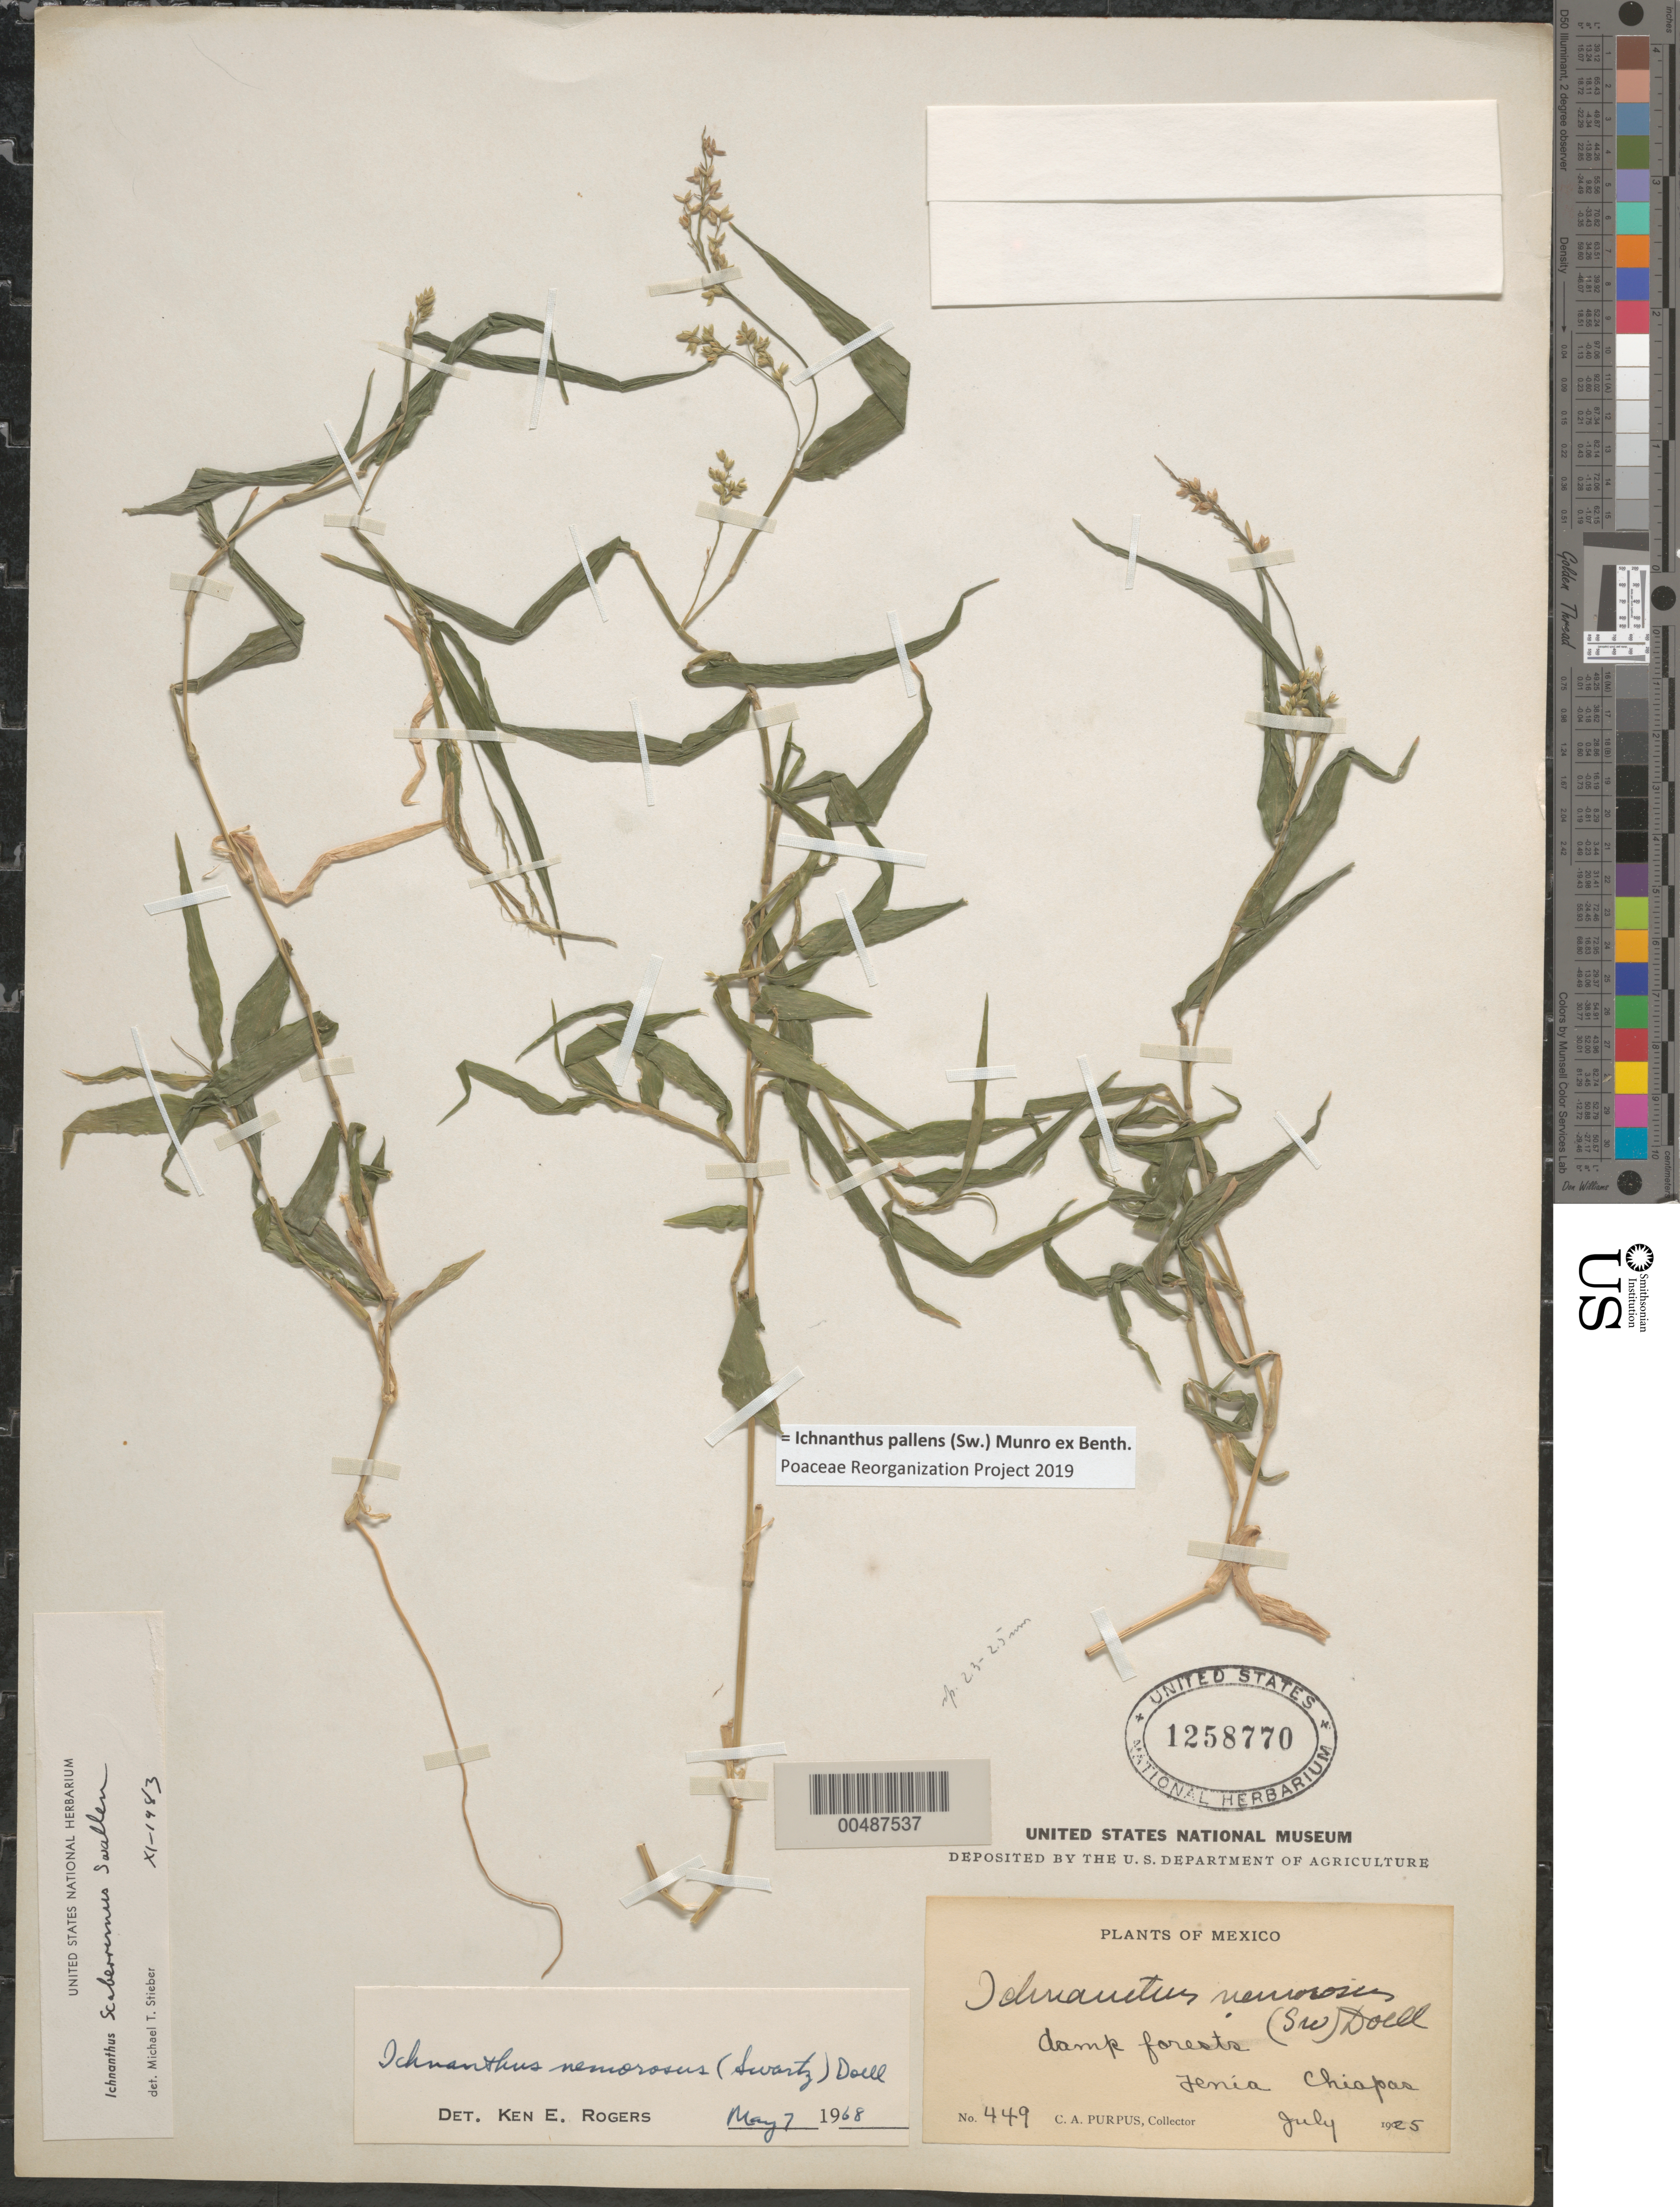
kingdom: Plantae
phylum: Tracheophyta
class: Liliopsida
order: Poales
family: Poaceae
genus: Ichnanthus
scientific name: Ichnanthus scaberrimus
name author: Swallen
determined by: Stieber, M. T.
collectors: C. A. Purpus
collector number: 449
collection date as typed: Jul 1925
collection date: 1925-07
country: Mexico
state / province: Chiapas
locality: Fenia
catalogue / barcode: US 1258770